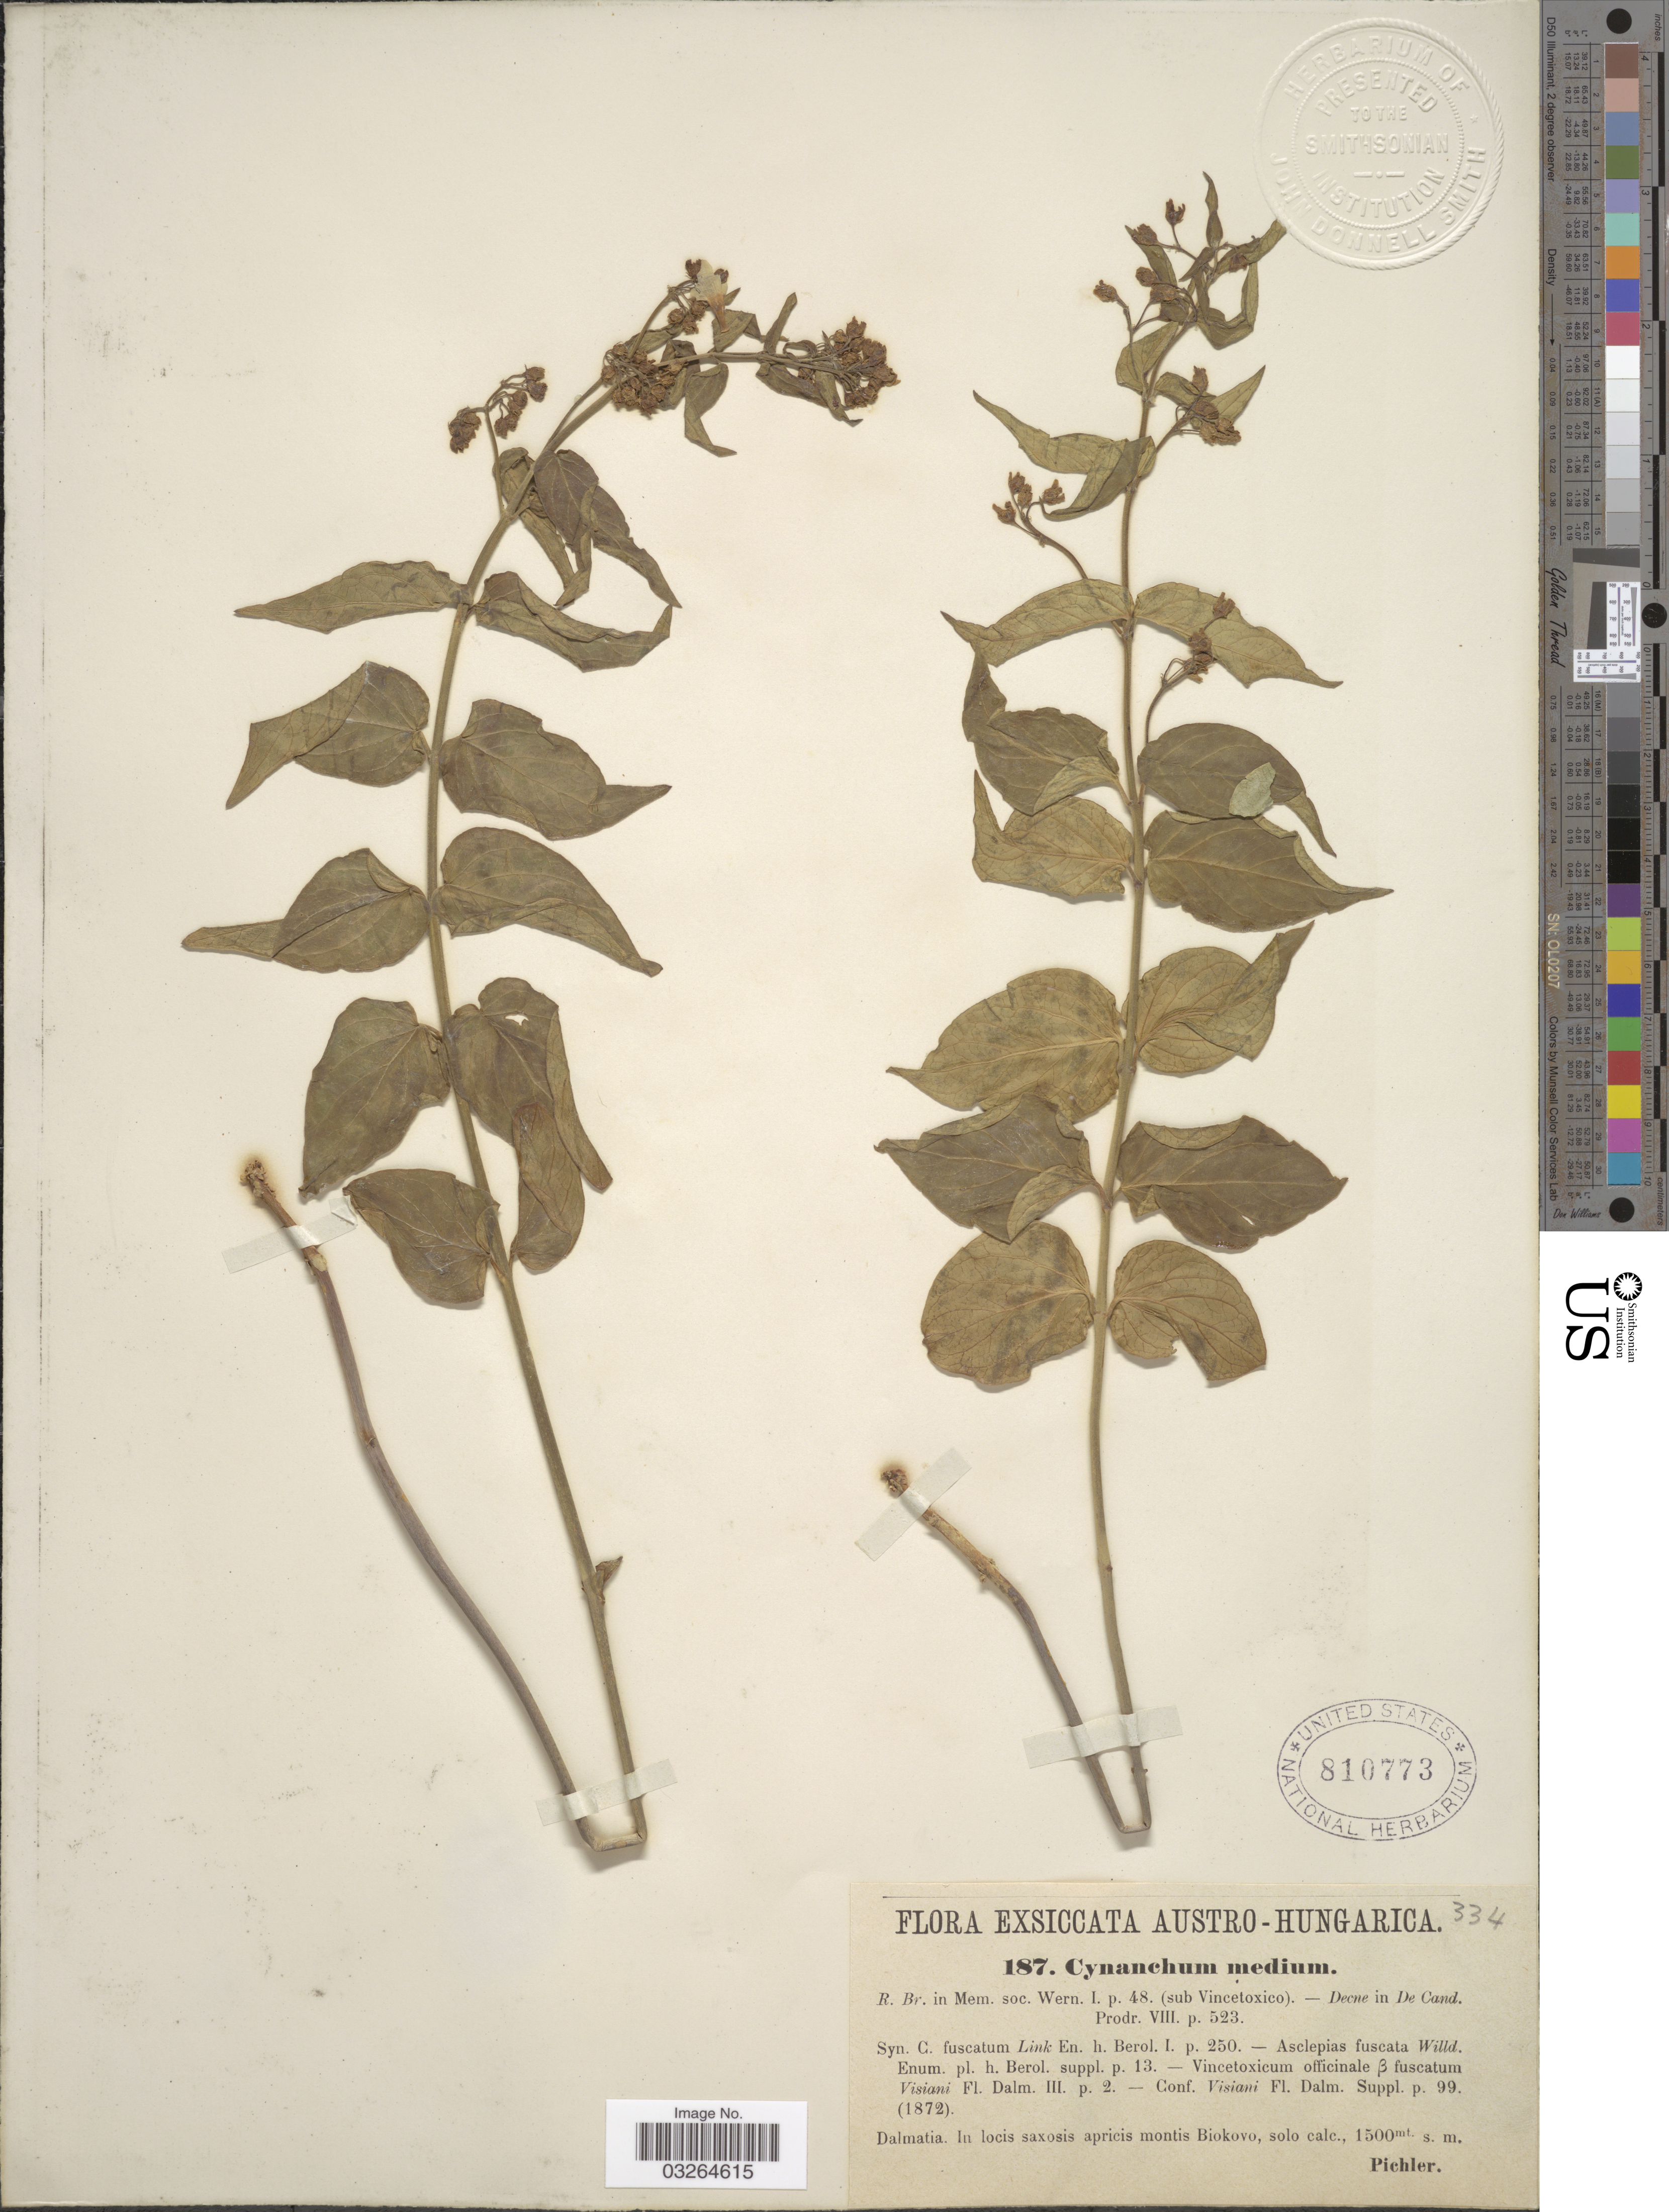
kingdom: Plantae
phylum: Tracheophyta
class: Magnoliopsida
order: Gentianales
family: Apocynaceae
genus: Cynanchum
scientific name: Cynanchum medium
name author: R. Br.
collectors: Pichler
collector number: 187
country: Croatia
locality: Austro-Hungarica. Dalmatia. In locis saxosis apricis montis Biokovo, solo calc.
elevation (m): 1500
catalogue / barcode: US 810773